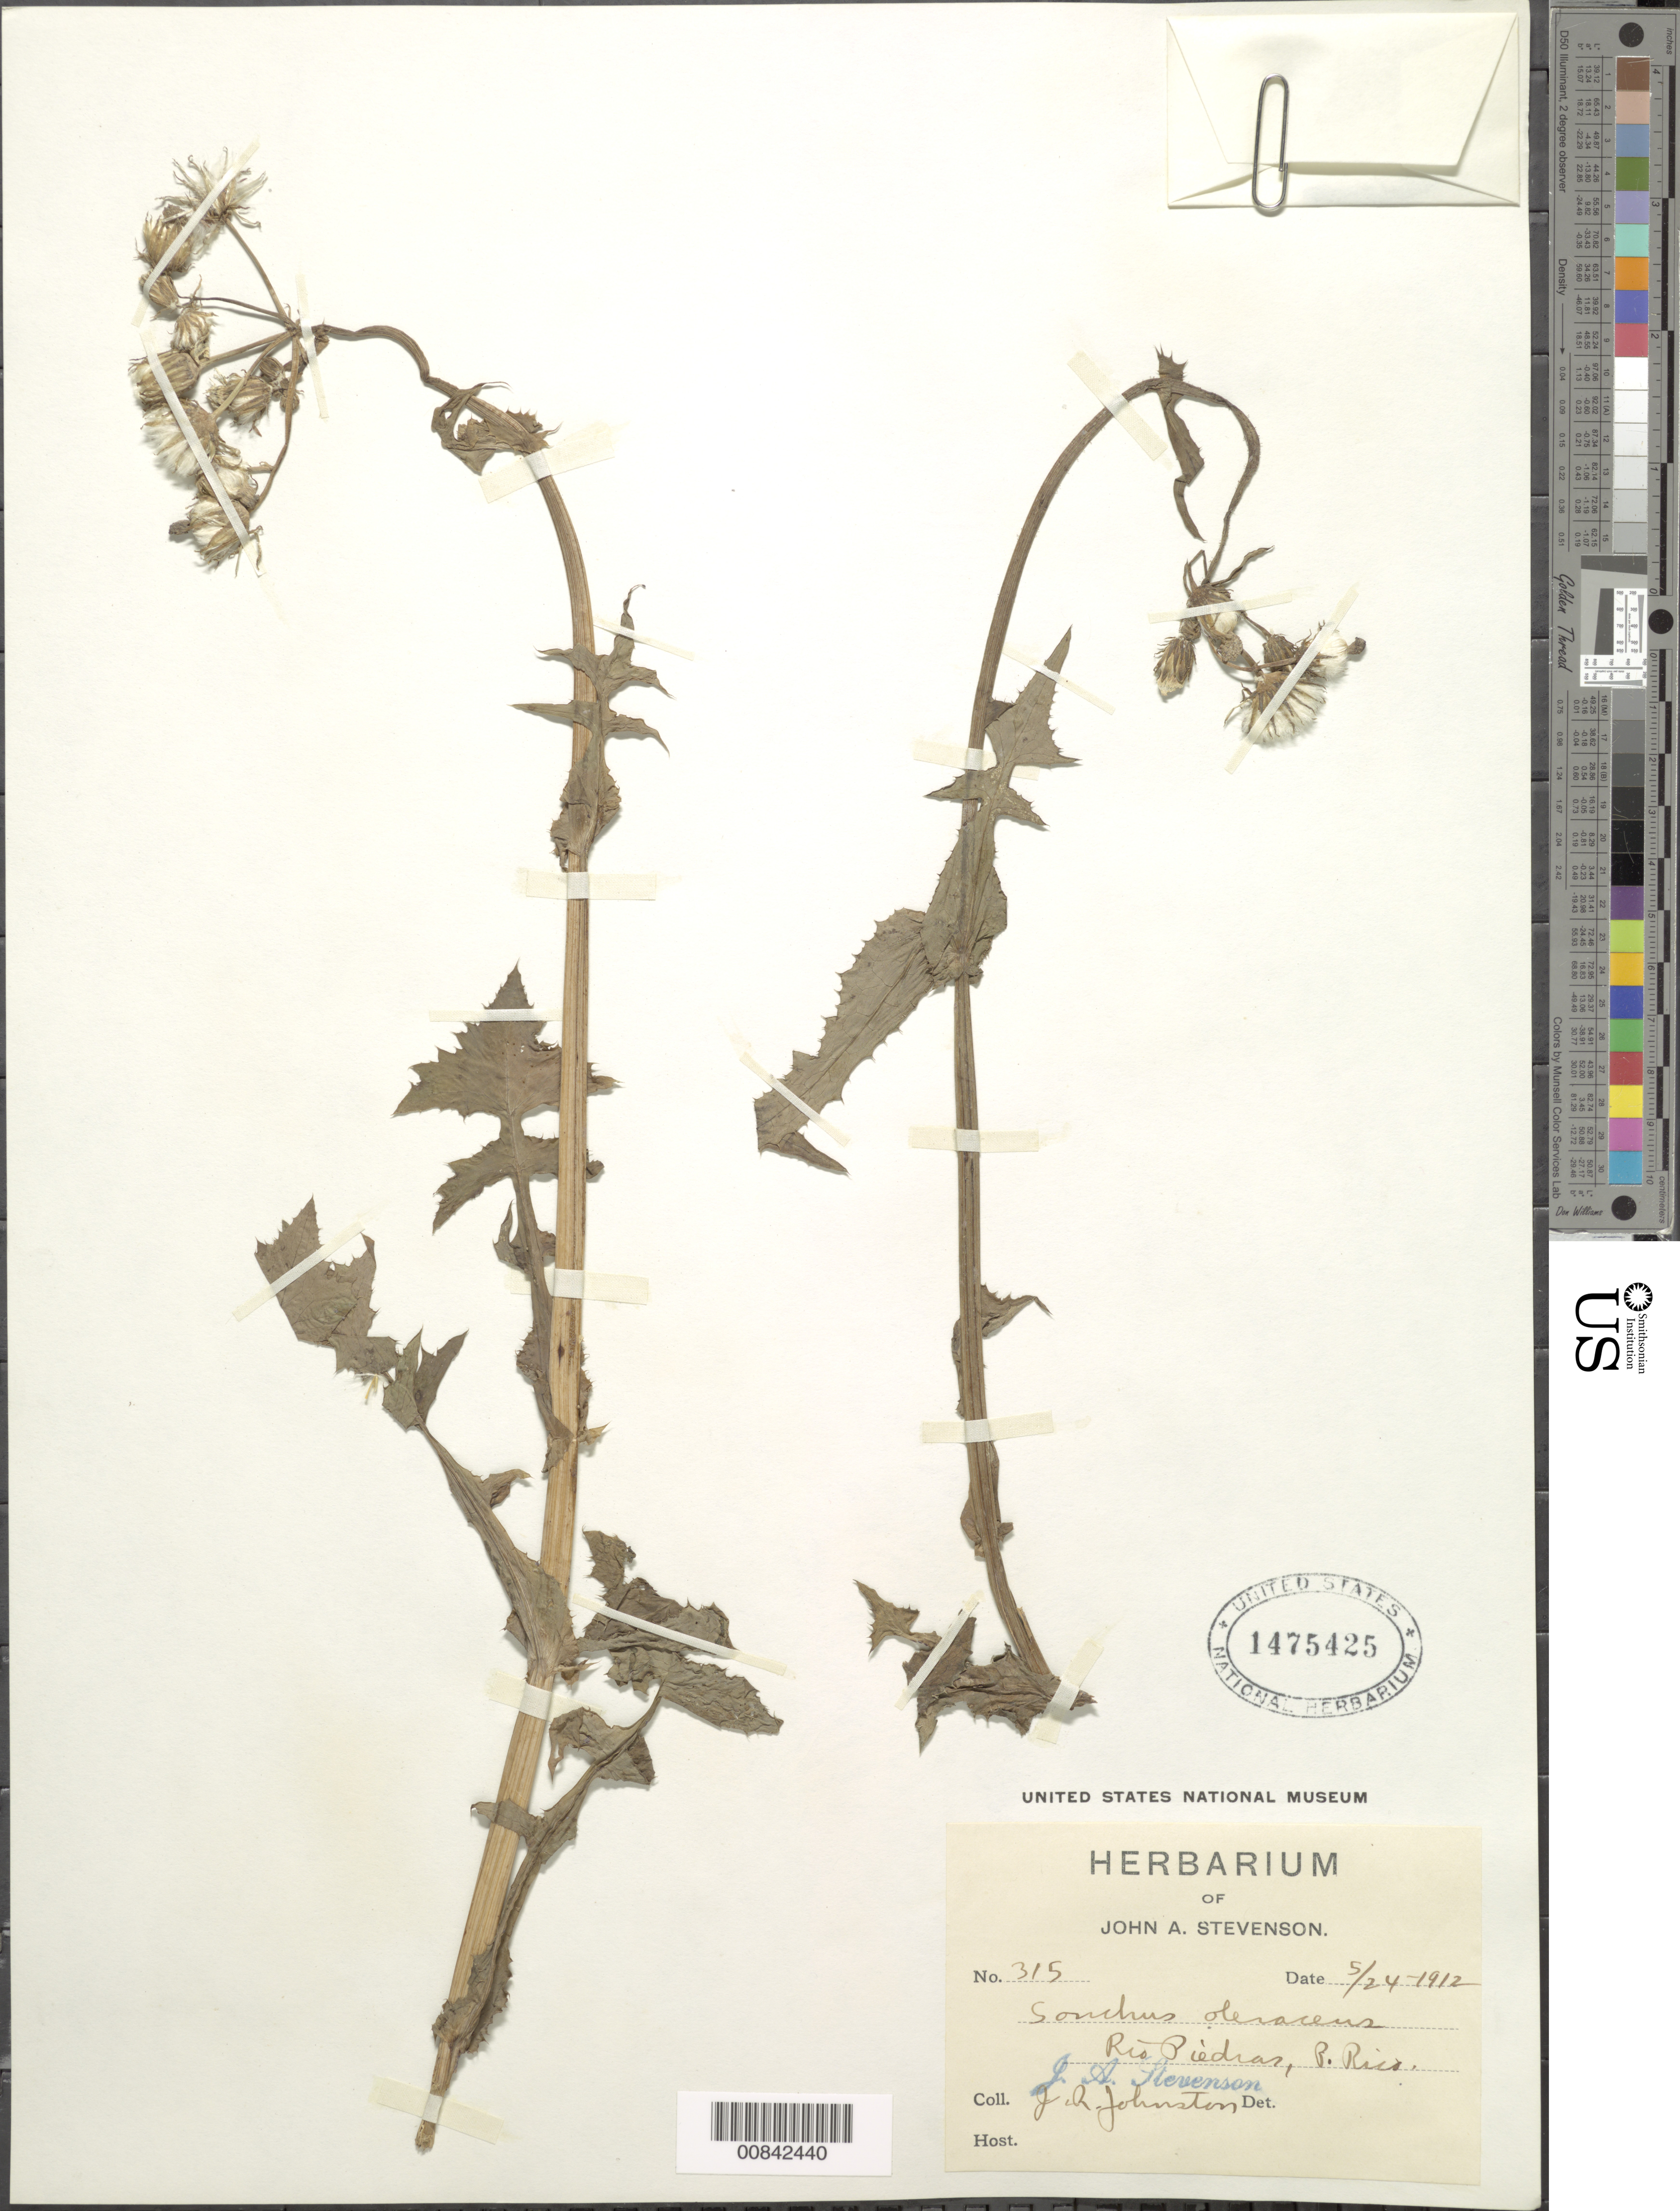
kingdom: Plantae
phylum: Tracheophyta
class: Magnoliopsida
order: Asterales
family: Asteraceae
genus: Sonchus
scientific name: Sonchus oleraceus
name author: L.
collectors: J. Stevenson & J. Johnston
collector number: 315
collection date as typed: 24 May 1912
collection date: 1912-05-24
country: Puerto Rico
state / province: San Juan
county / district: Río Piedras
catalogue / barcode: US 1475425